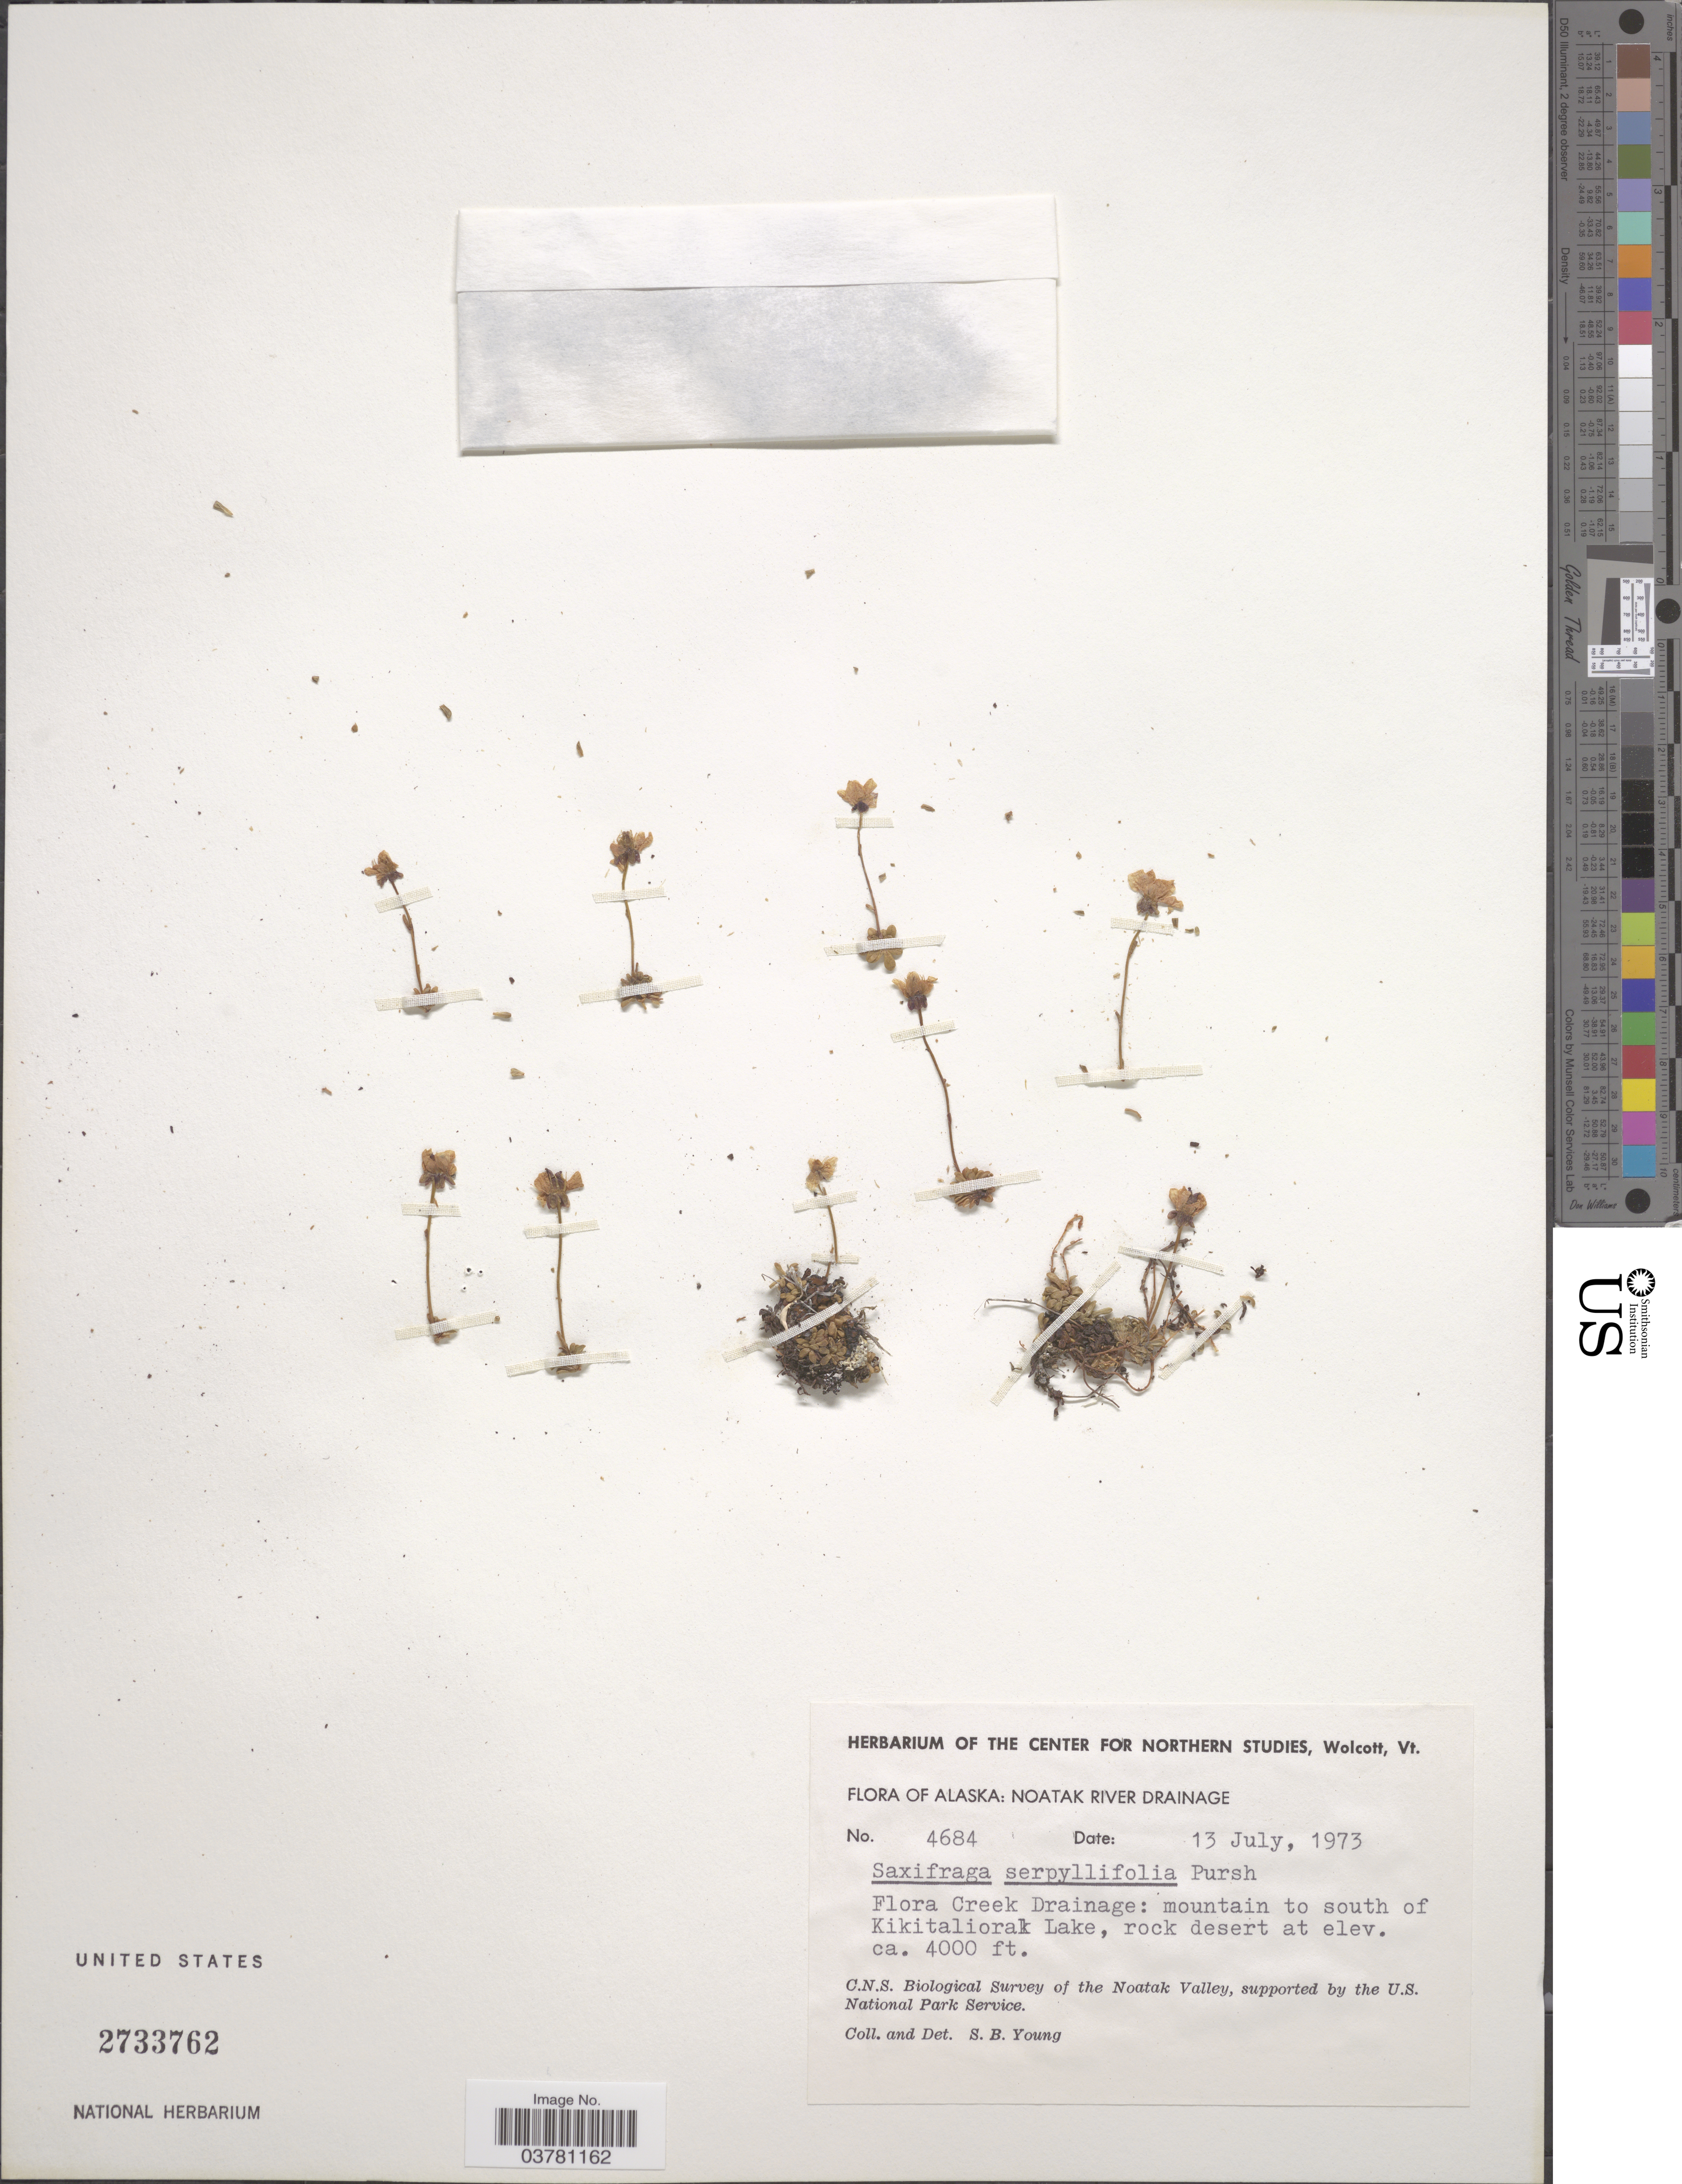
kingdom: Plantae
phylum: Tracheophyta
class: Magnoliopsida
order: Saxifragales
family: Saxifragaceae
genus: Saxifraga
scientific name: Saxifraga serpyllifolia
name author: Pursh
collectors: S. Young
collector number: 4684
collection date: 1973-07-13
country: United States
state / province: Alaska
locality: Noatak River Drainage. Flora Creek Drainage: mountain to south of Kikitaliorak Lake, rock desert. C.N.S. Biological Survey of the Noatak Valley.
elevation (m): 1219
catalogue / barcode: US 2733762